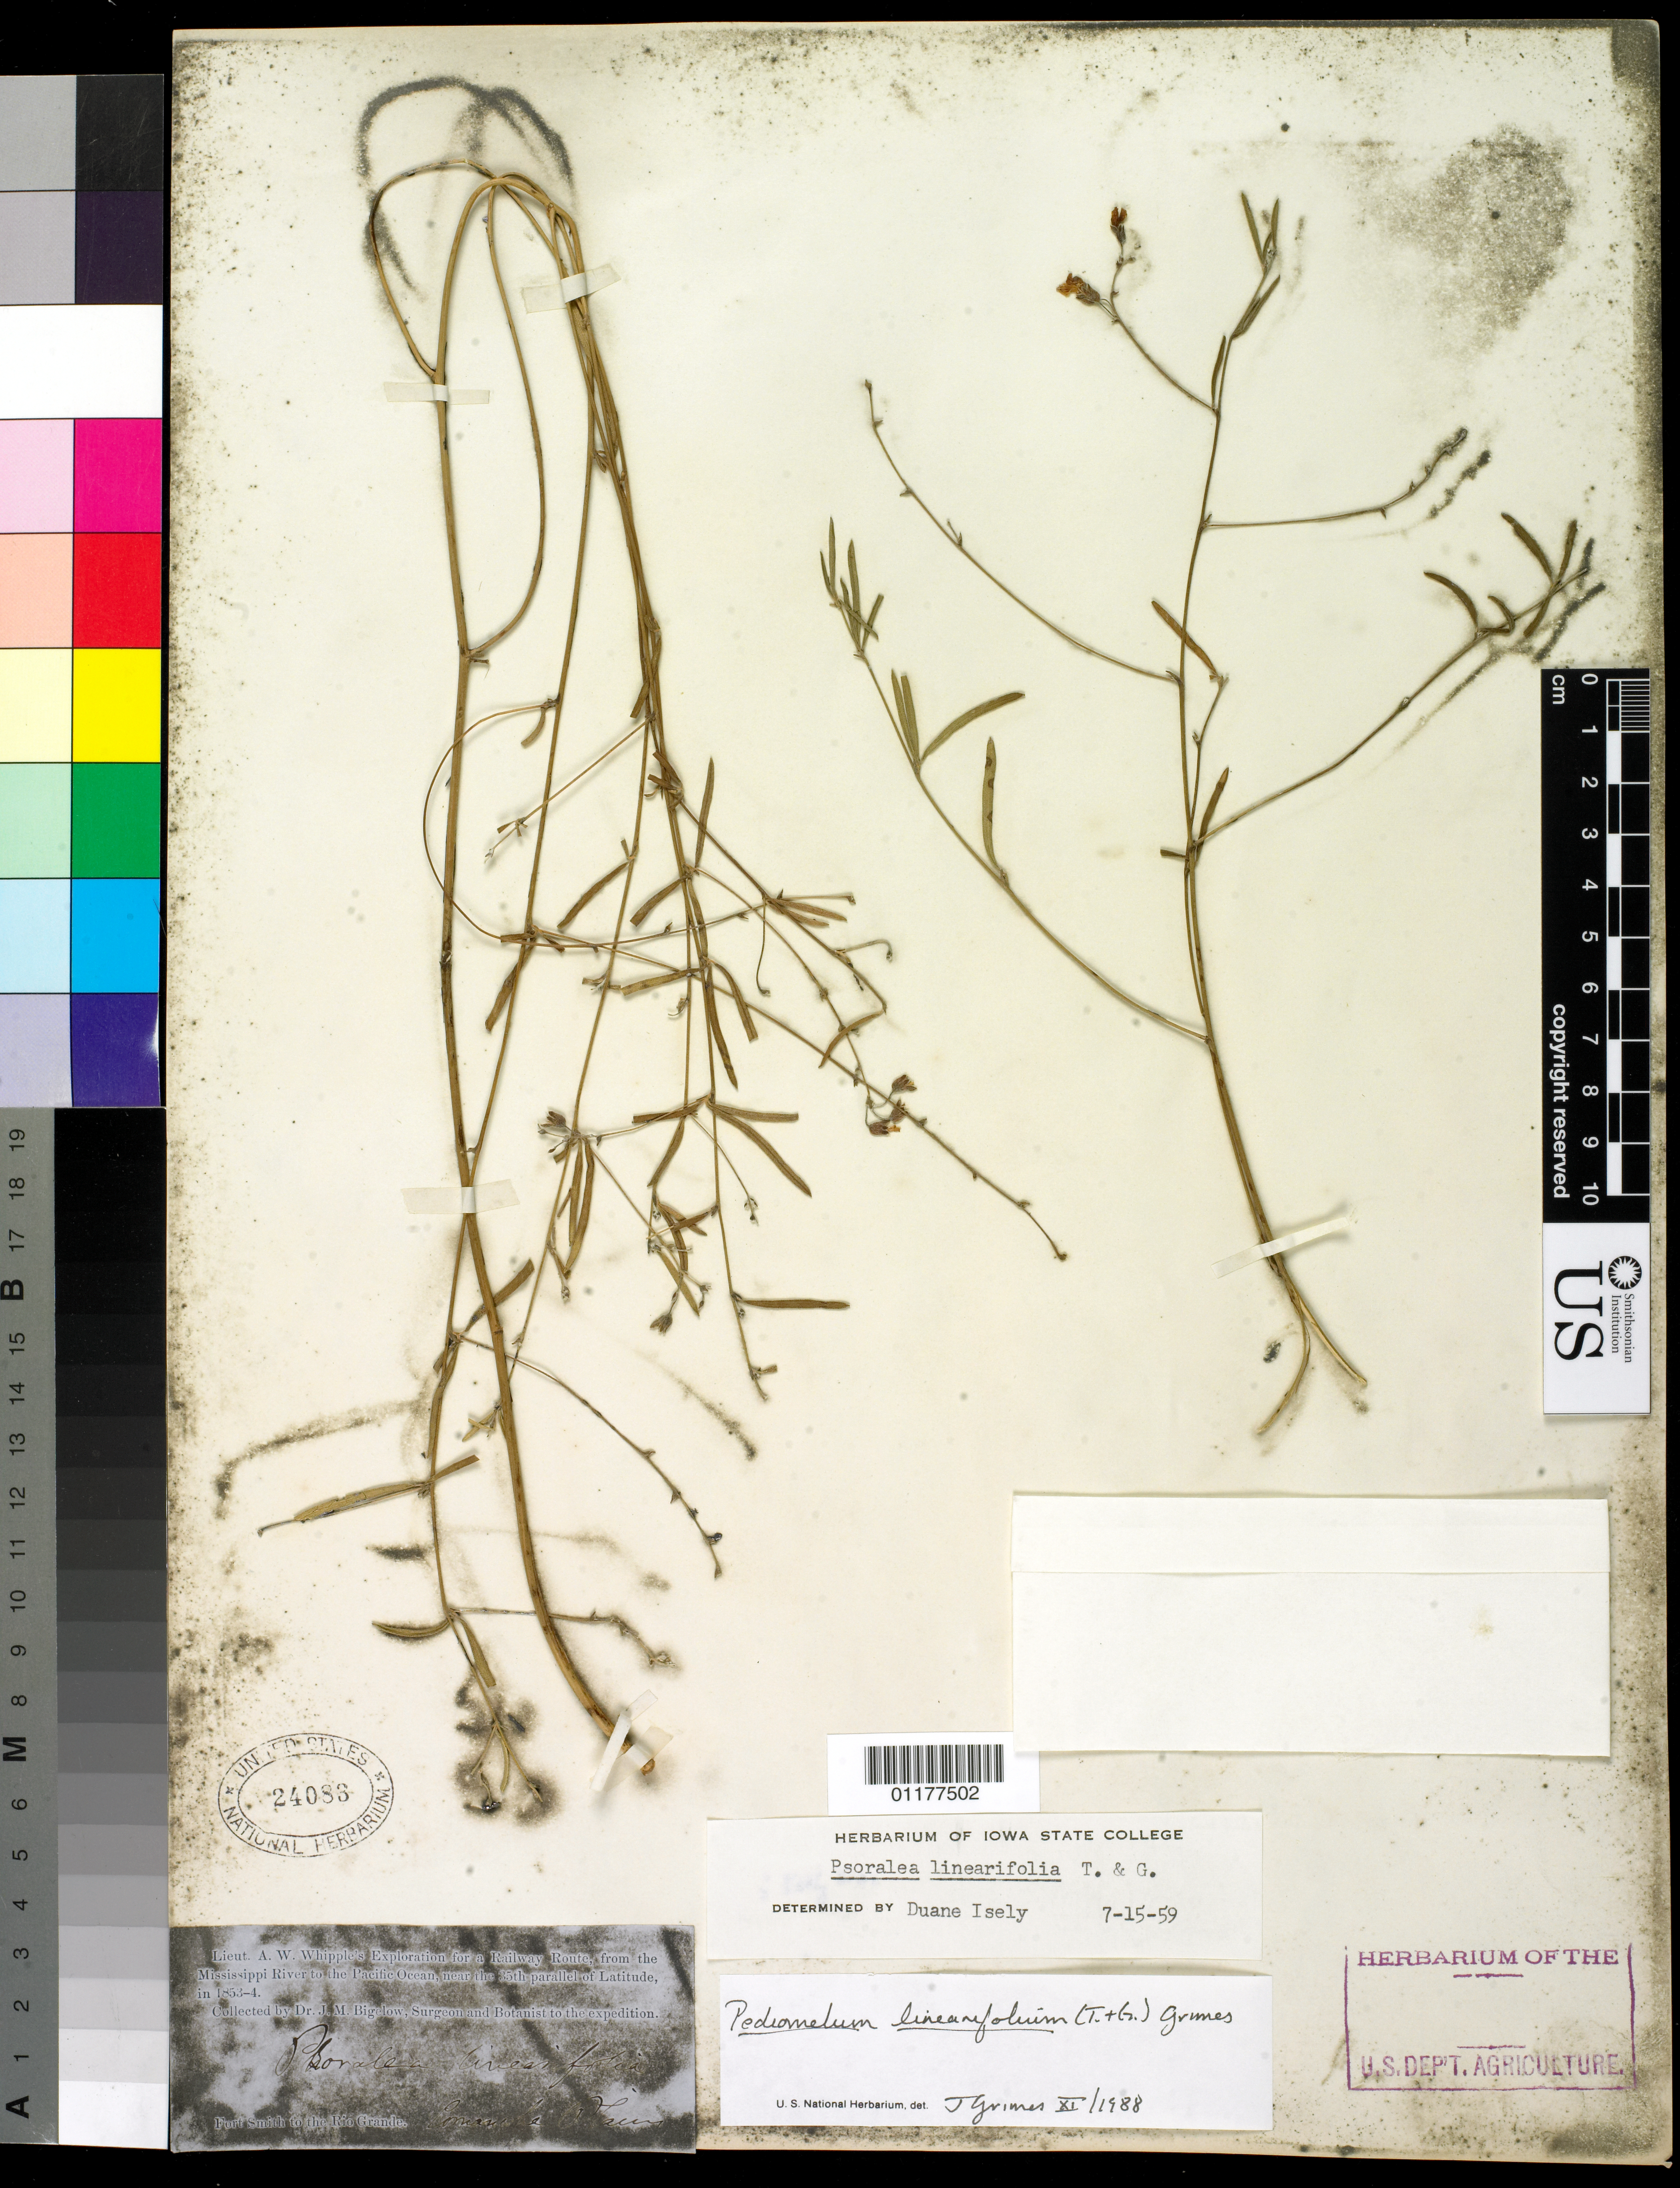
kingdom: Plantae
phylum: Tracheophyta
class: Magnoliopsida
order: Fabales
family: Fabaceae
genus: Pediomelum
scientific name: Pediomelum linearifolium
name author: (Torr. & A. Gray) J.W. Grimes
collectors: J. M. Bigelow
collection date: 1853/1854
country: United States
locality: Fort Smith to the Rio Grande.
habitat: In wet places.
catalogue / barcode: US 24083